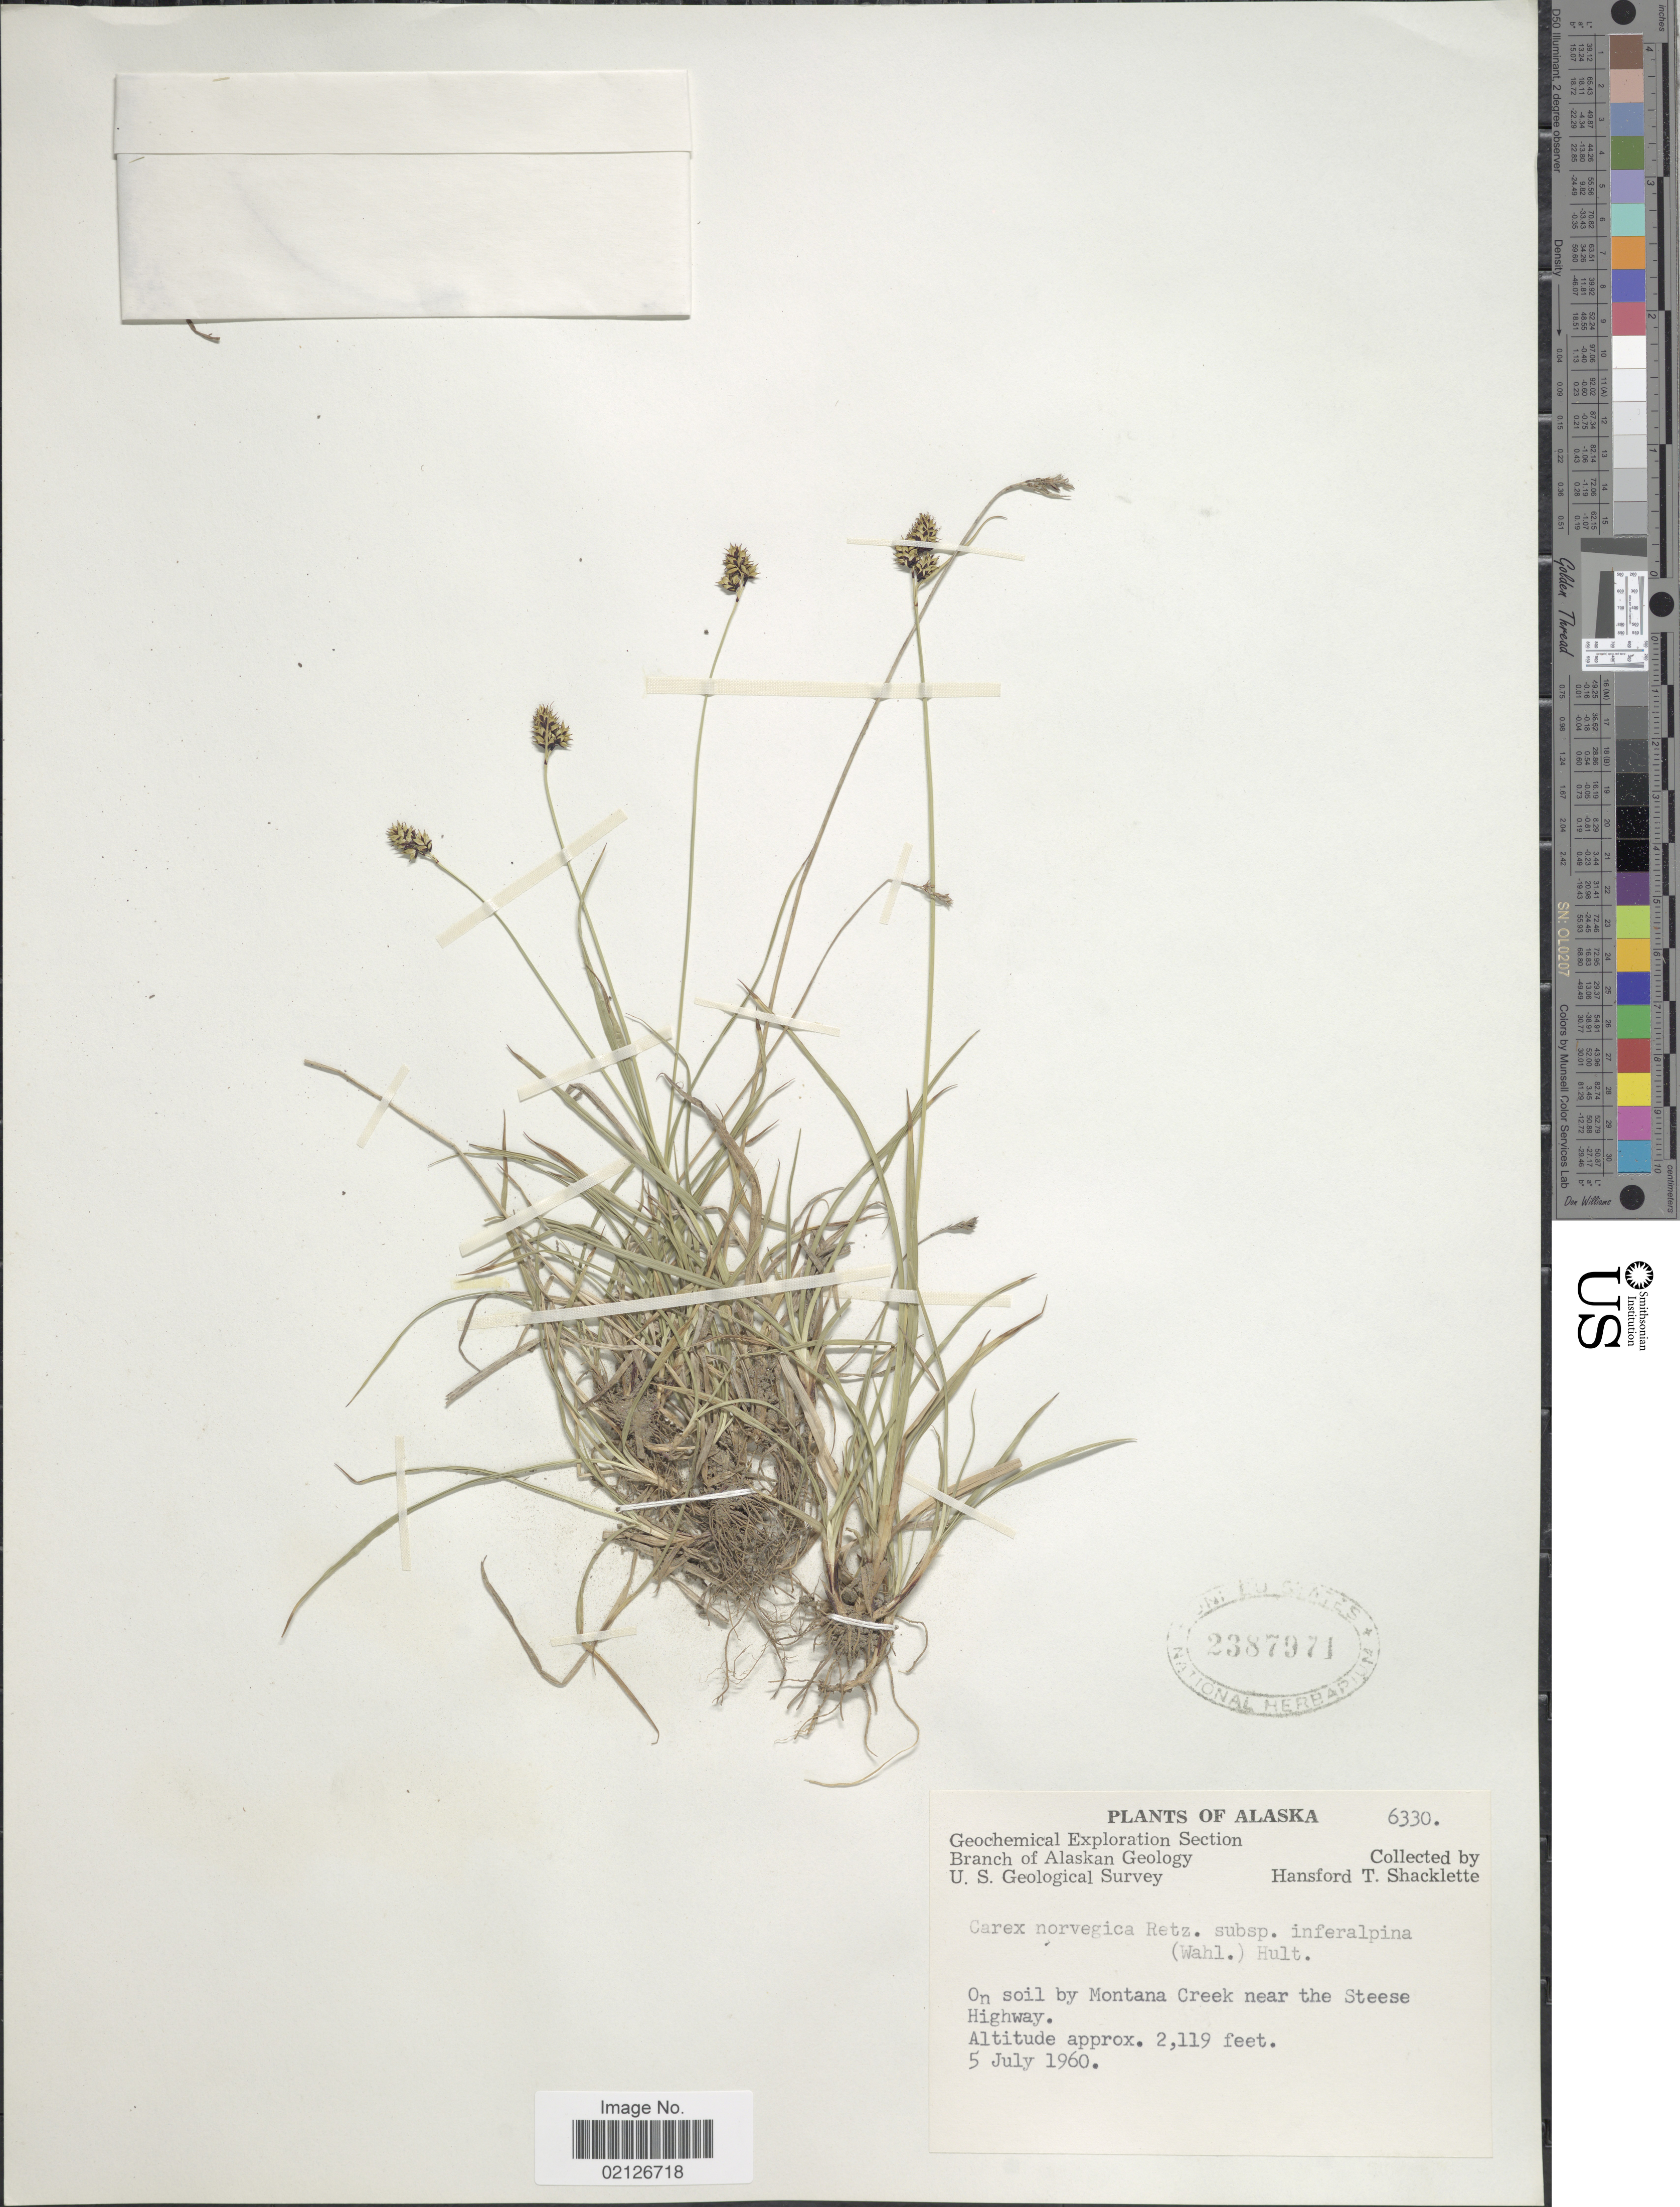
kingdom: Plantae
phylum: Tracheophyta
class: Liliopsida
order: Poales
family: Cyperaceae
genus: Carex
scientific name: Carex norvegica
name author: Retz.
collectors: H. Shacklette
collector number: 6330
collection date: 1960-07-05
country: United States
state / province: Alaska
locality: On soil by Montana Creek near the Steese Highway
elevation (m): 646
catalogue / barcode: US 2387971